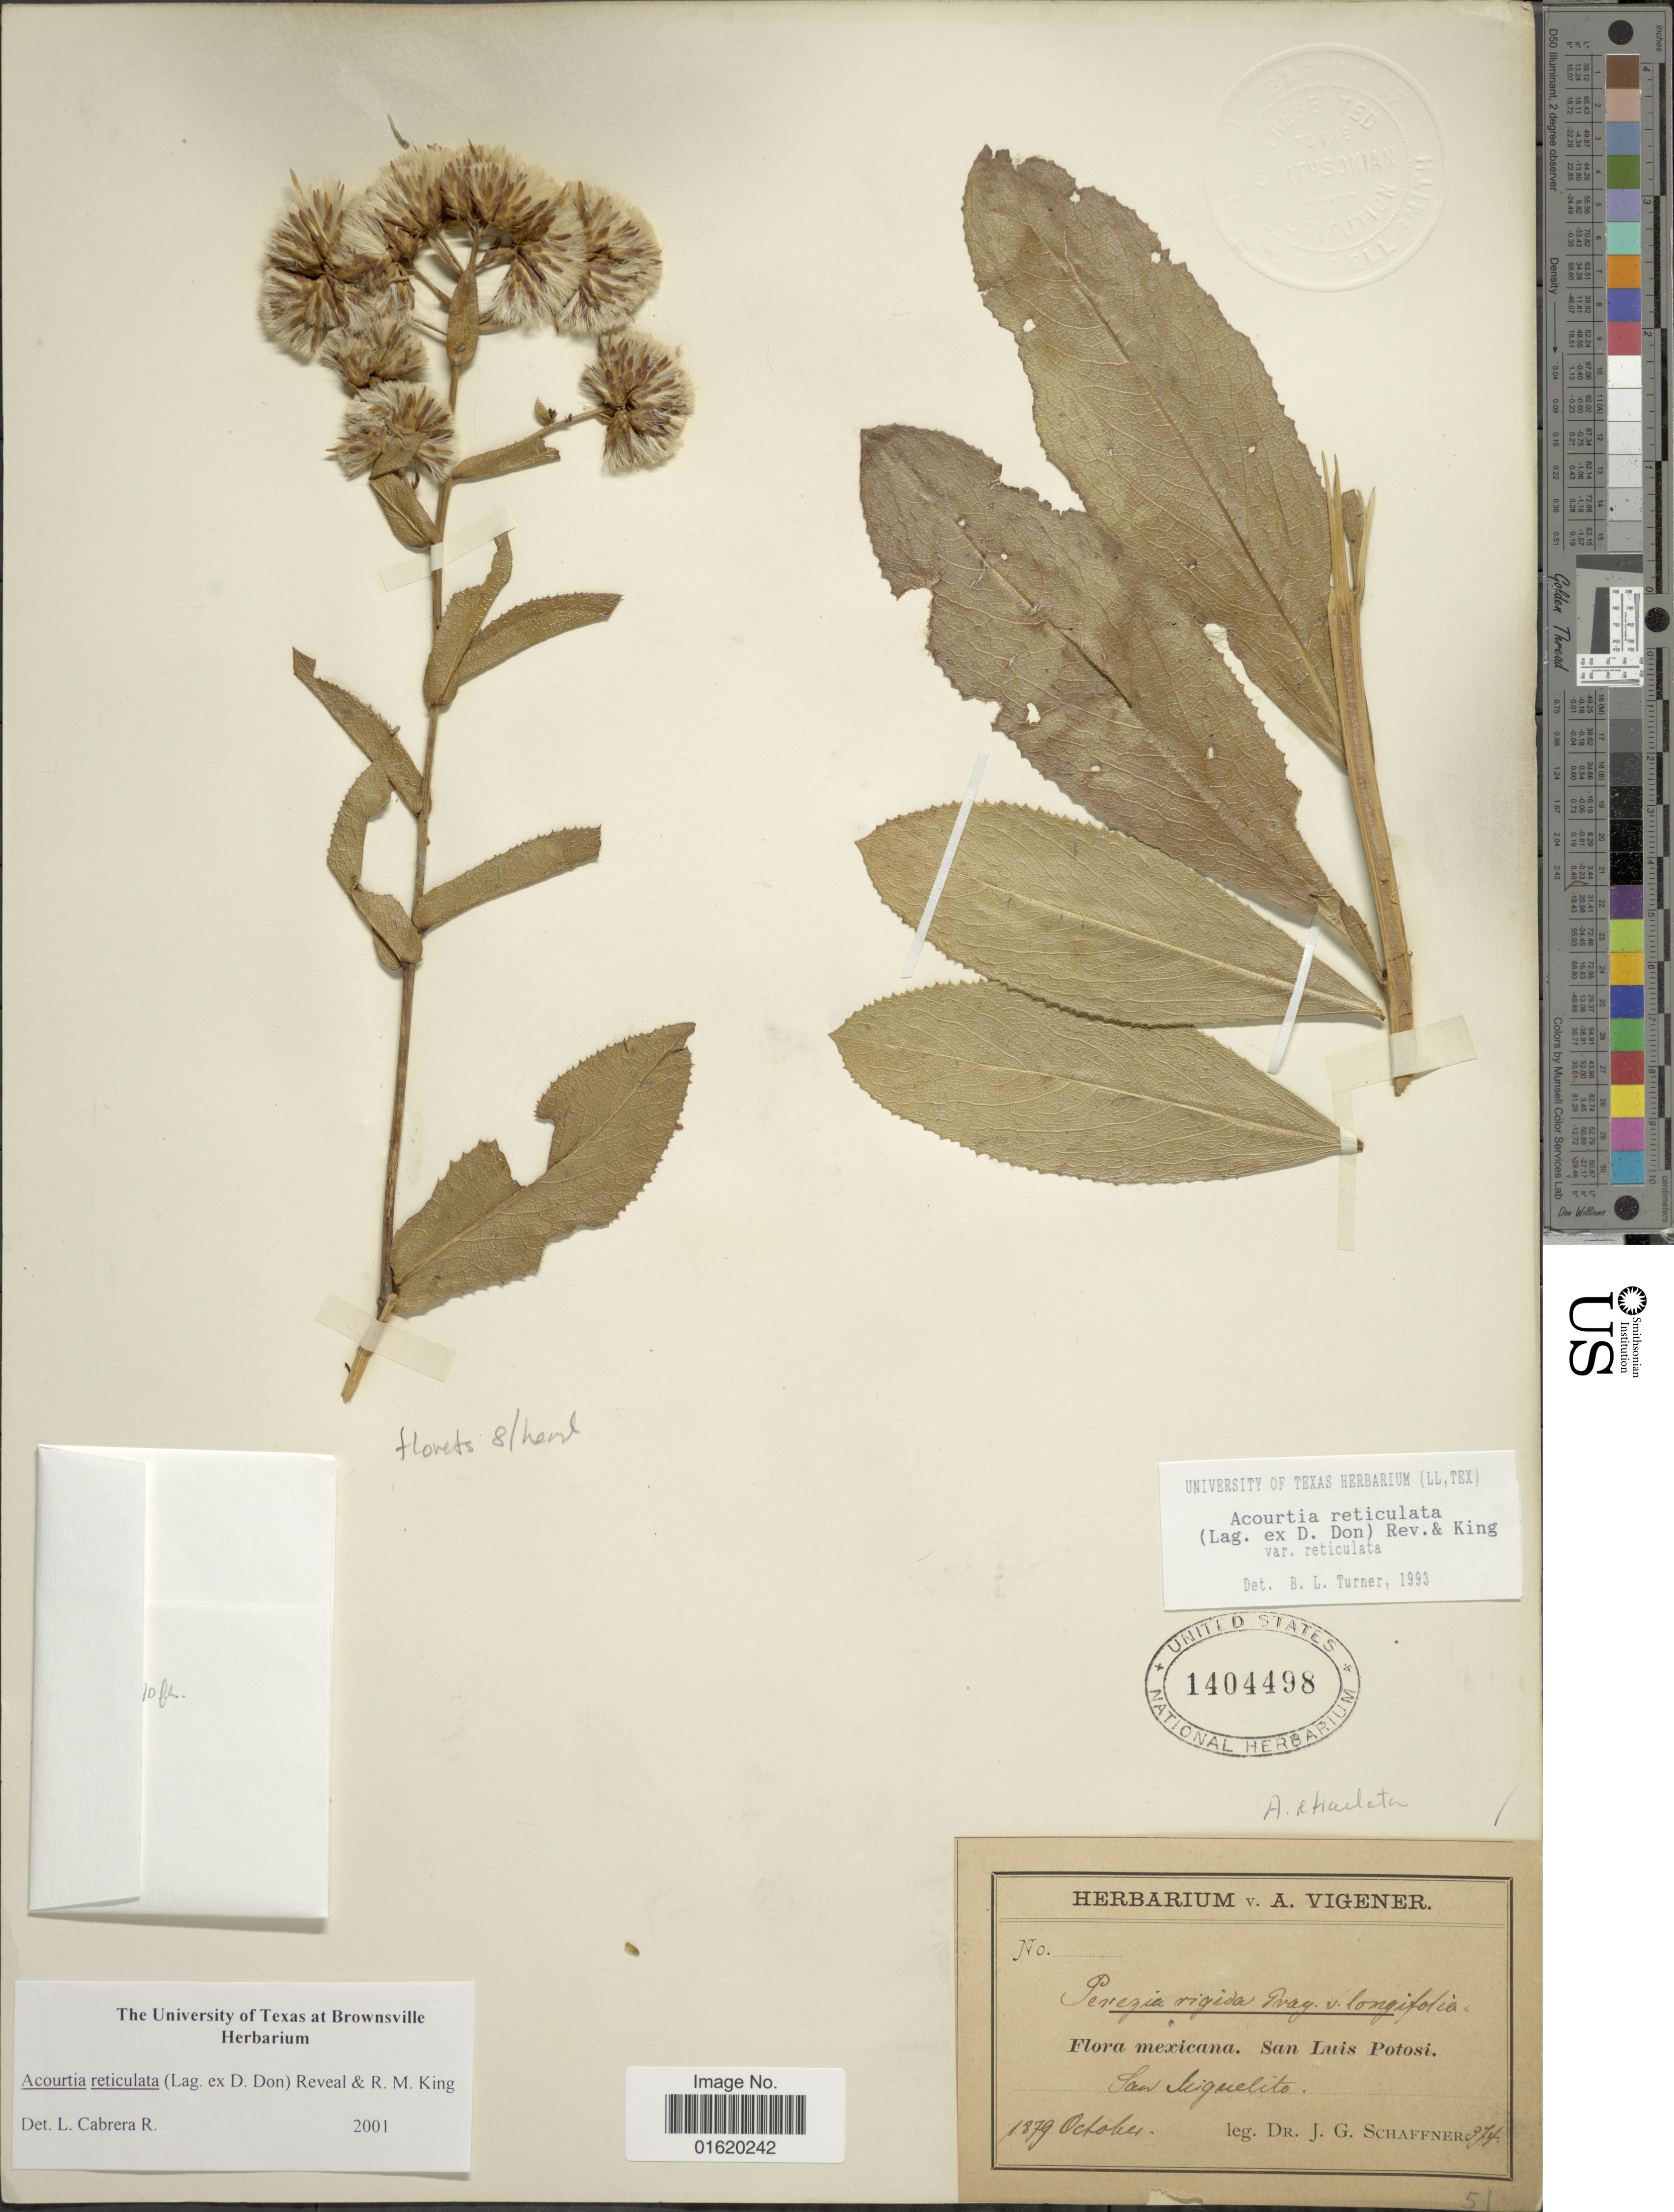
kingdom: Plantae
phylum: Tracheophyta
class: Magnoliopsida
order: Asterales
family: Asteraceae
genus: Acourtia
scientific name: Acourtia reticulata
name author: (Lag. ex D. Don) Reveal & R.M. King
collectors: J. G. Schaffner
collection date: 1879-10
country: Mexico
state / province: San Luis Potosí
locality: San Siguelito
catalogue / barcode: US 1404498